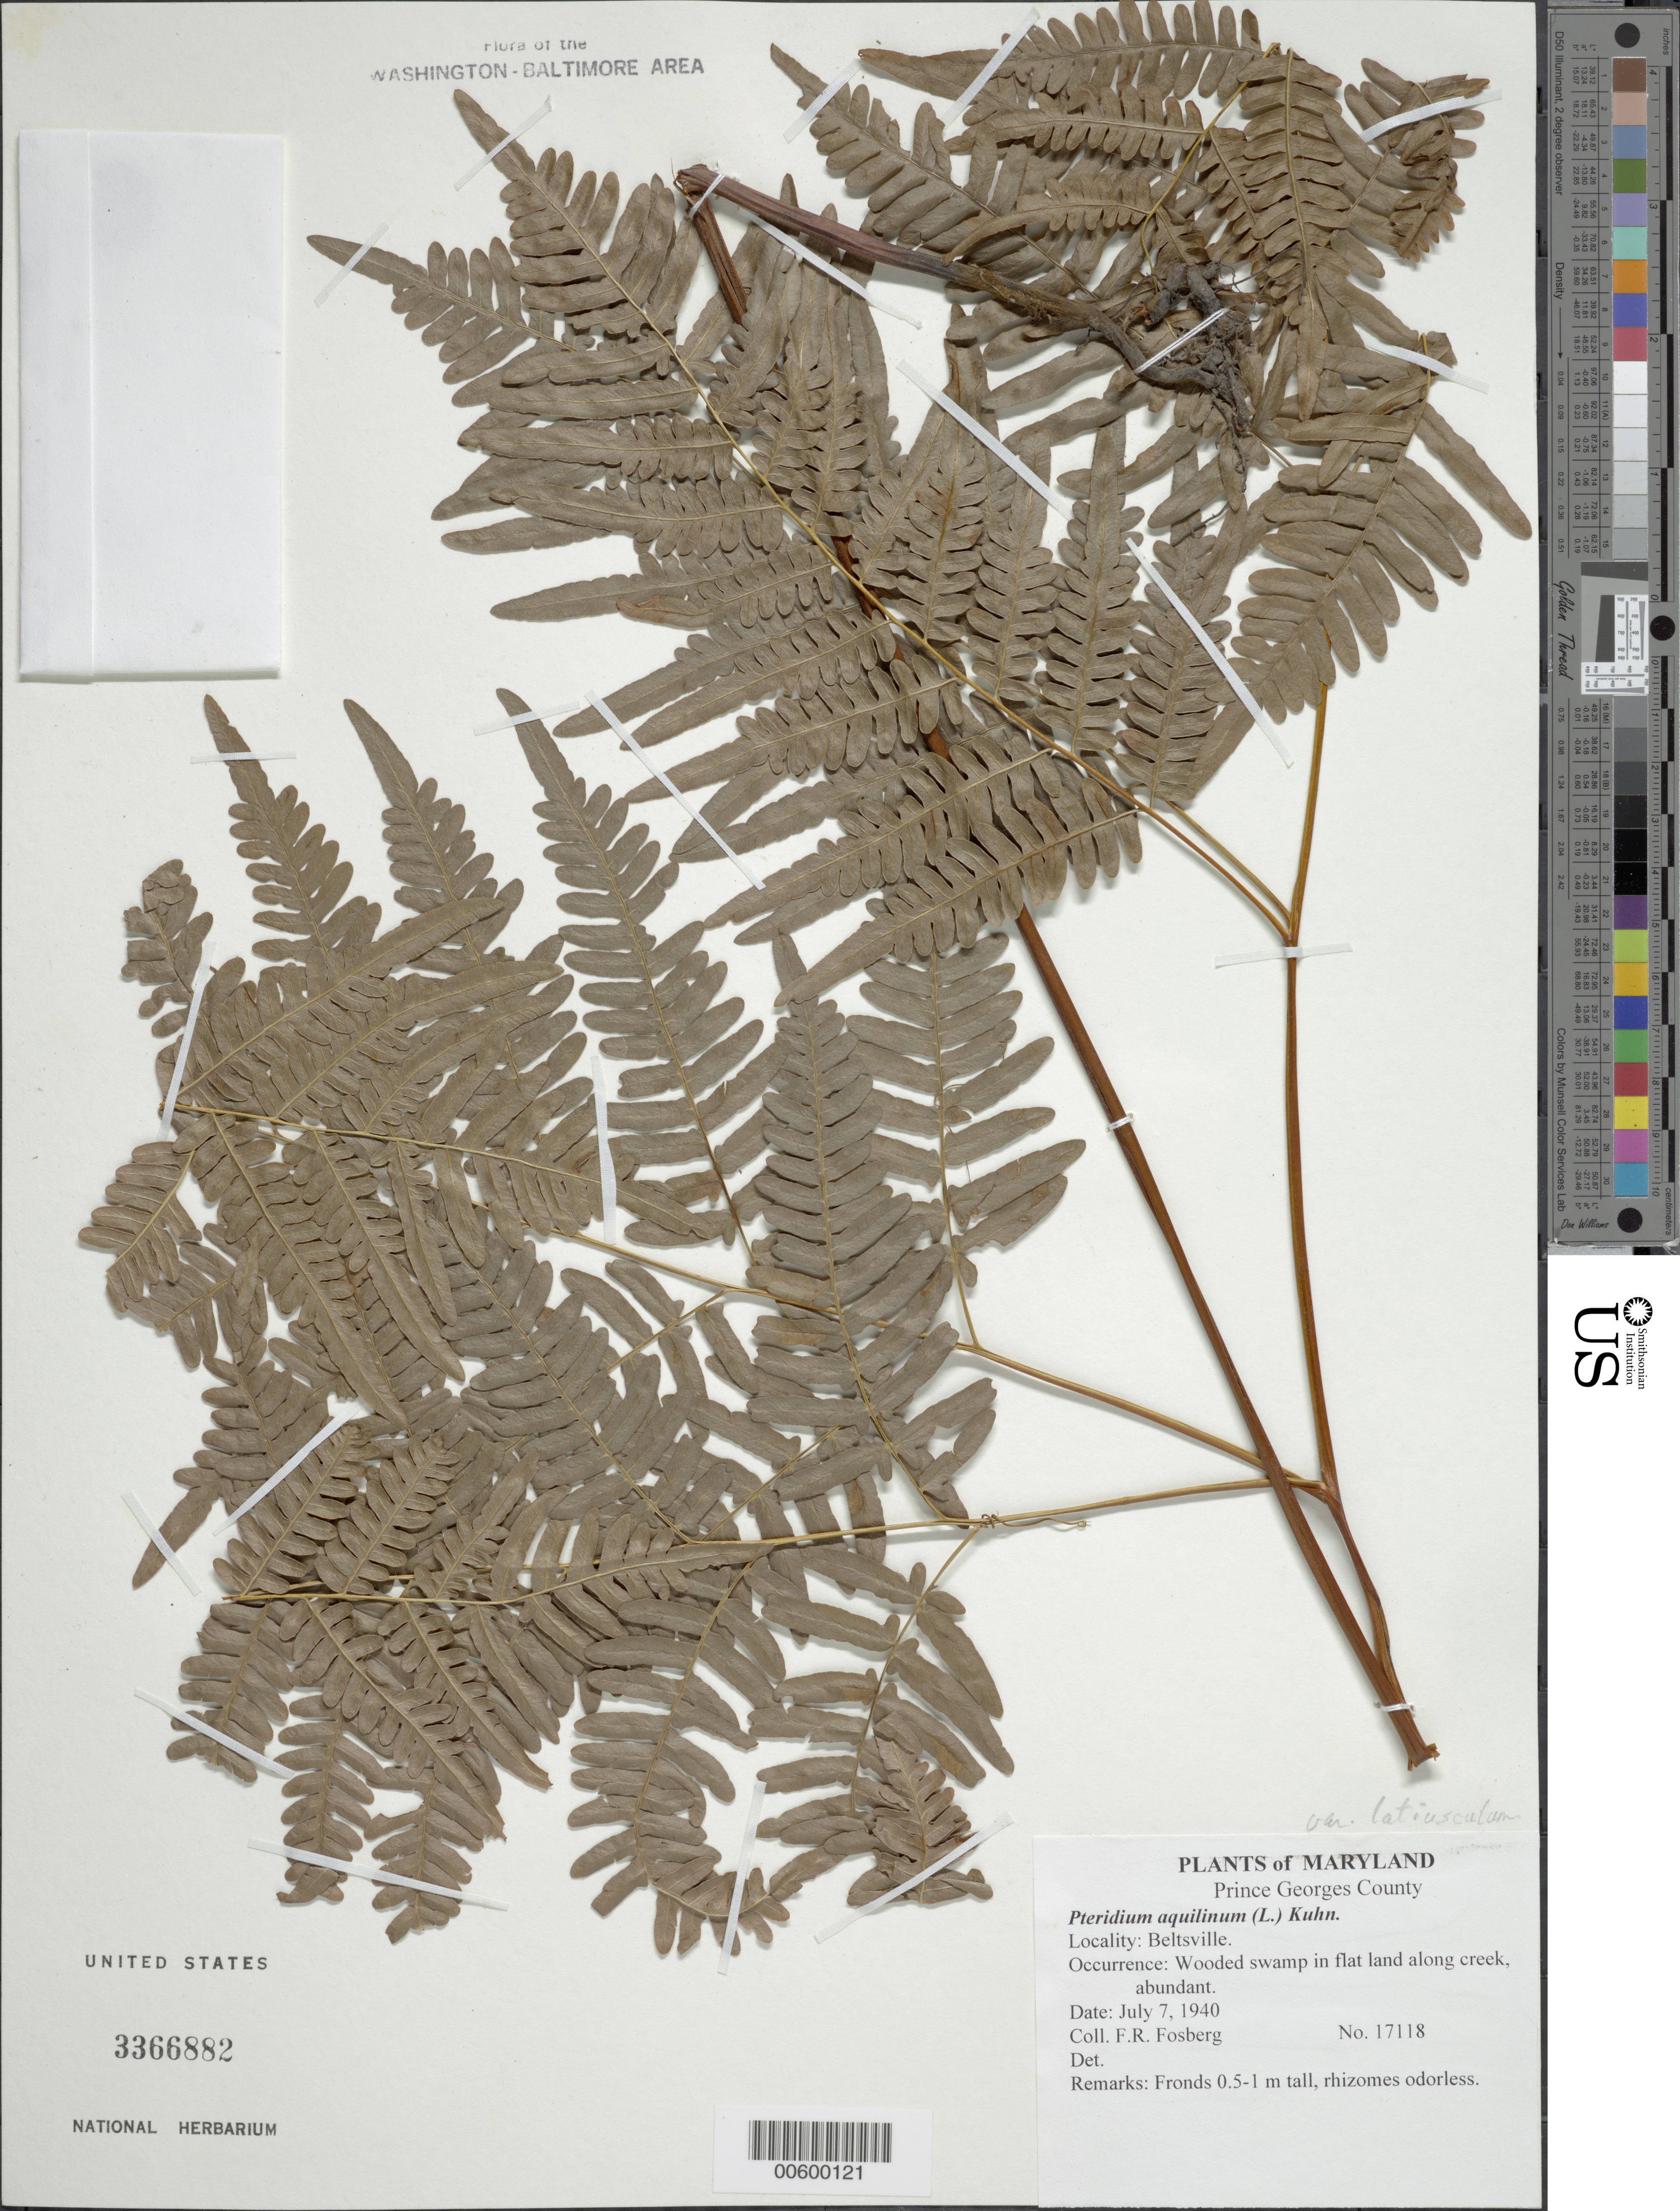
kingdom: Plantae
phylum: Tracheophyta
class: Polypodiopsida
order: Polypodiales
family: Dennstaedtiaceae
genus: Pteridium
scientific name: Pteridium aquilinum var. latiusculum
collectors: F. R. Fosberg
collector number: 17118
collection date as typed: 07 Jul 1940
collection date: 1940-07-07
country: United States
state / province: Maryland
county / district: Prince George's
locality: Beltsville.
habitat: Wooded swamp in flat land along creek, abundant.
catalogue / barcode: US 3366882